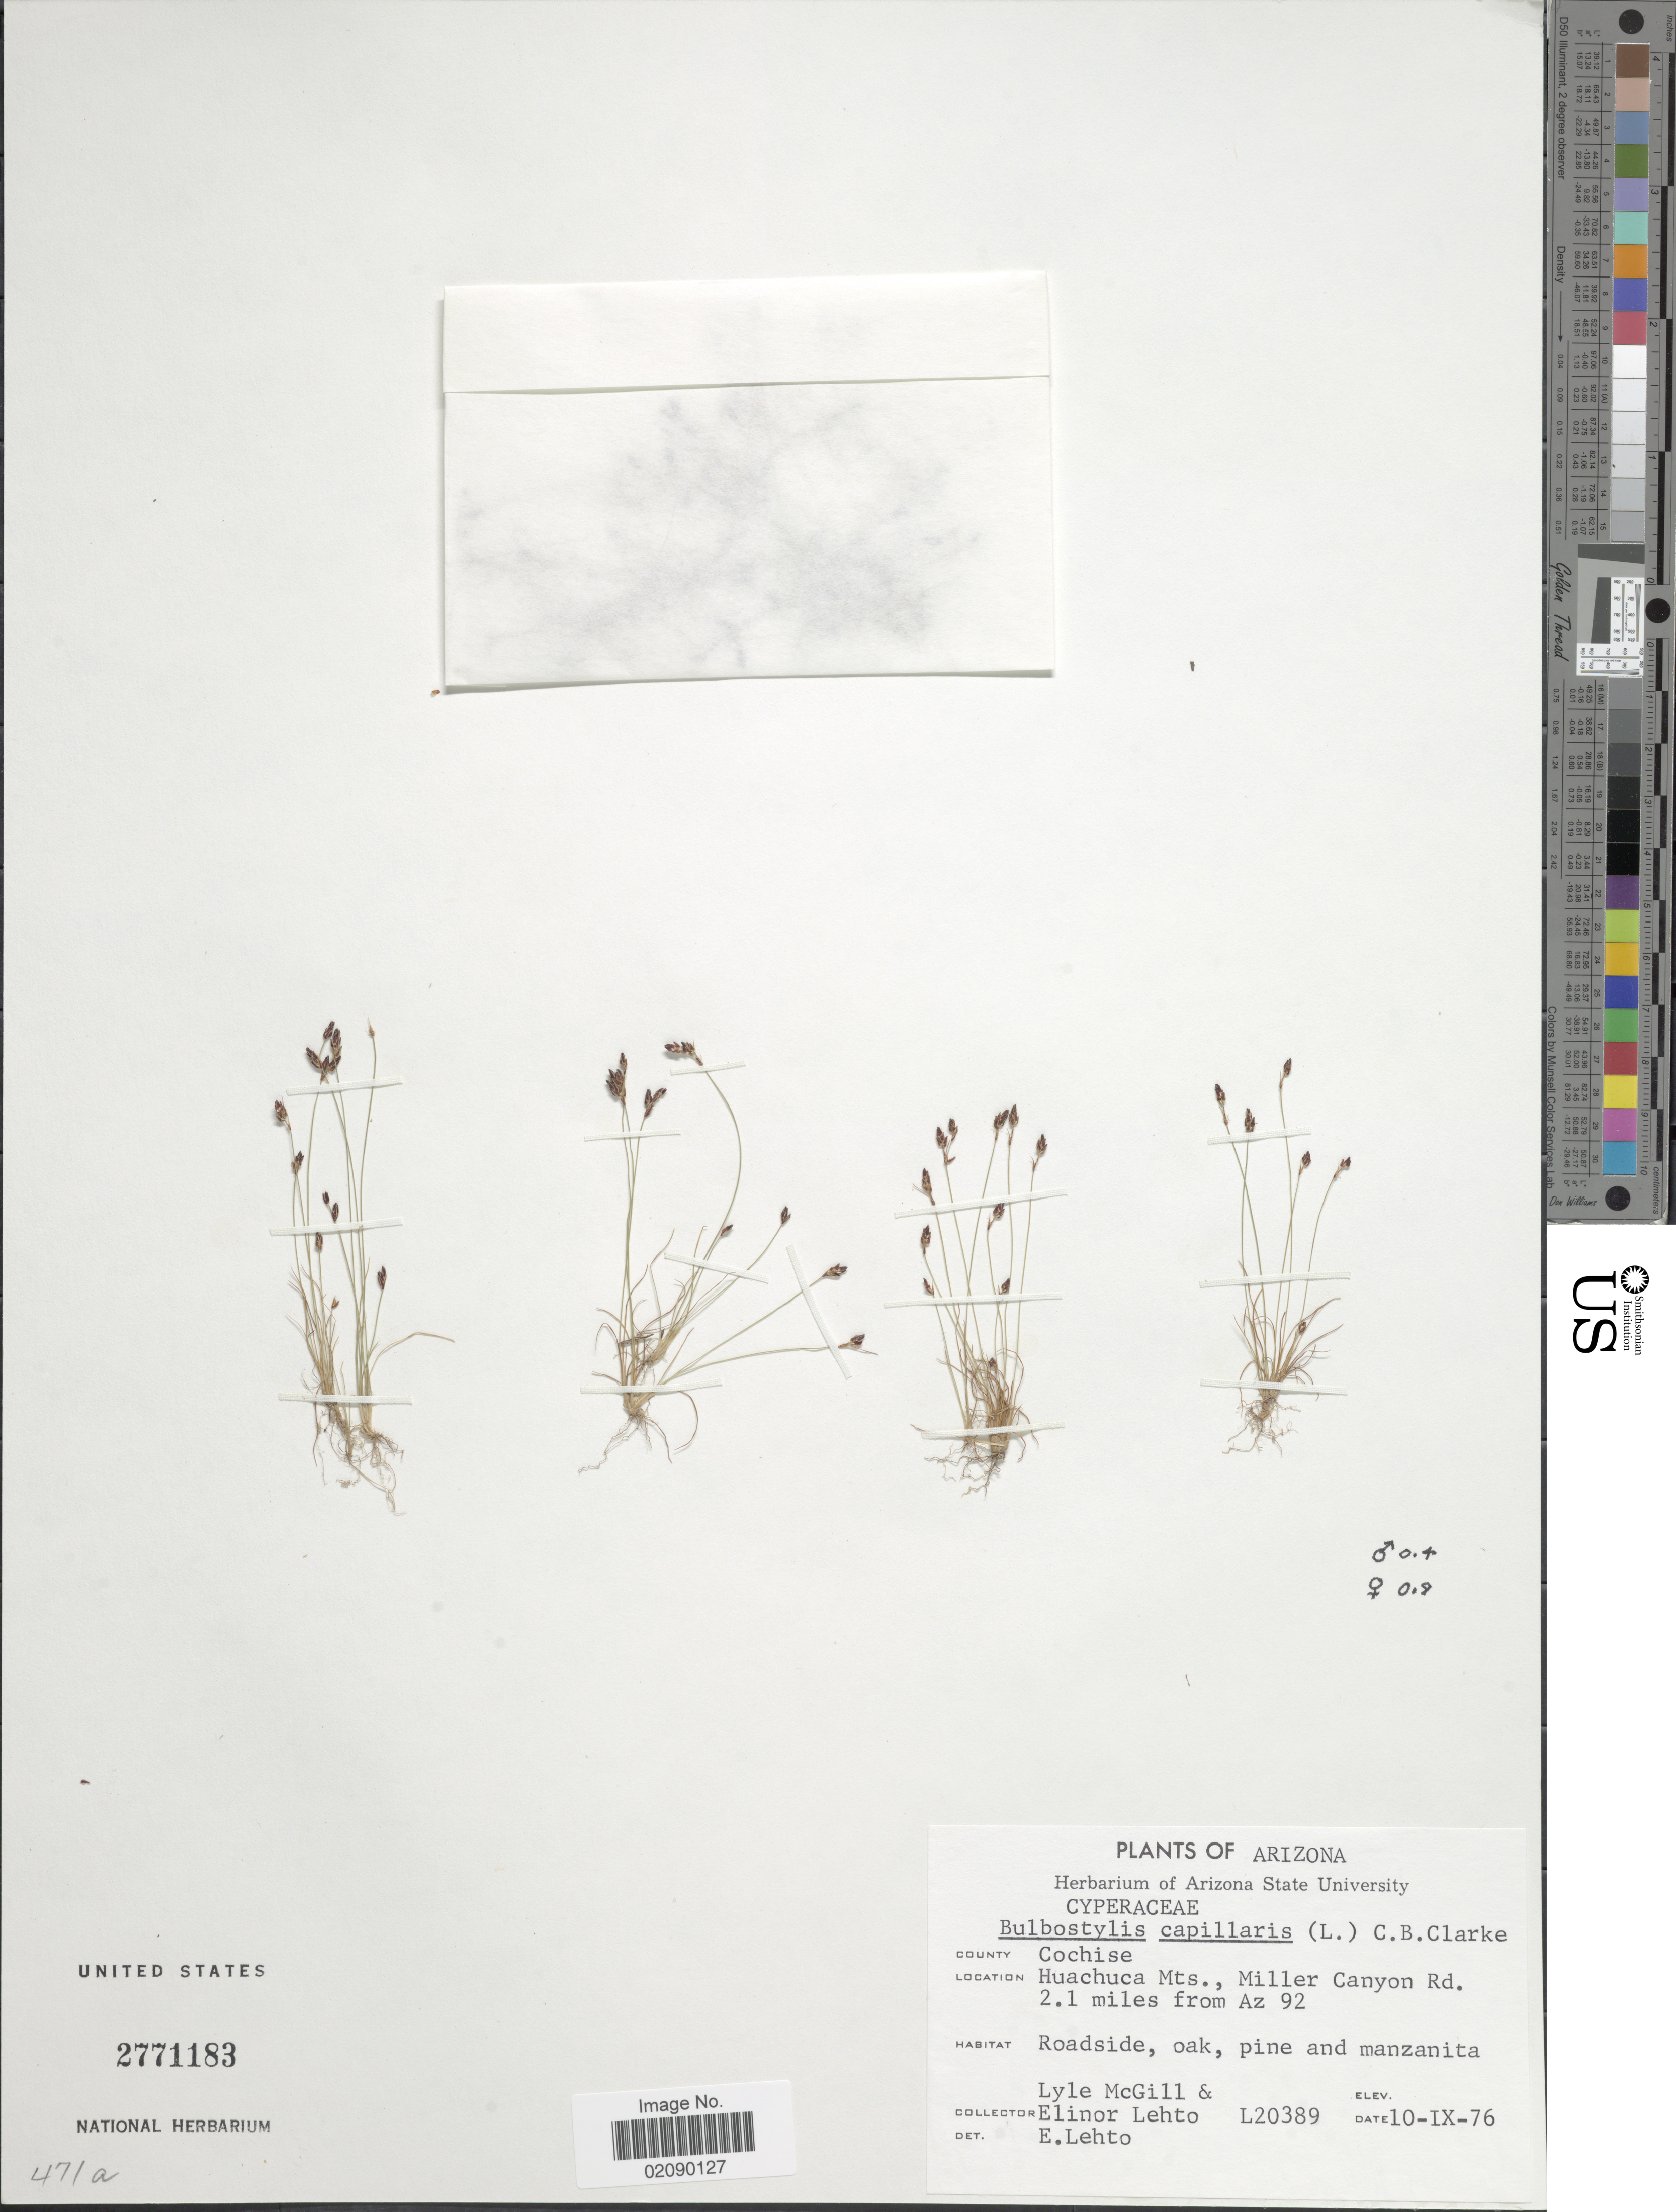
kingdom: Plantae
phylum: Tracheophyta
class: Liliopsida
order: Poales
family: Cyperaceae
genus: Bulbostylis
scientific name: Bulbostylis capillaris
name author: (L.) Kunth ex C.B. Clarke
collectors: L. McGill & E. Lehto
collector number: L20389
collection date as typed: Transcribed d/m/y: 10/9/76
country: United States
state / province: Arizona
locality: County: Cochise, Huachuca Mts., Miller Canyon rd. 2.1 miles from Az 92, Roadsides, oak, pine and manzanita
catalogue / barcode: US 2771183